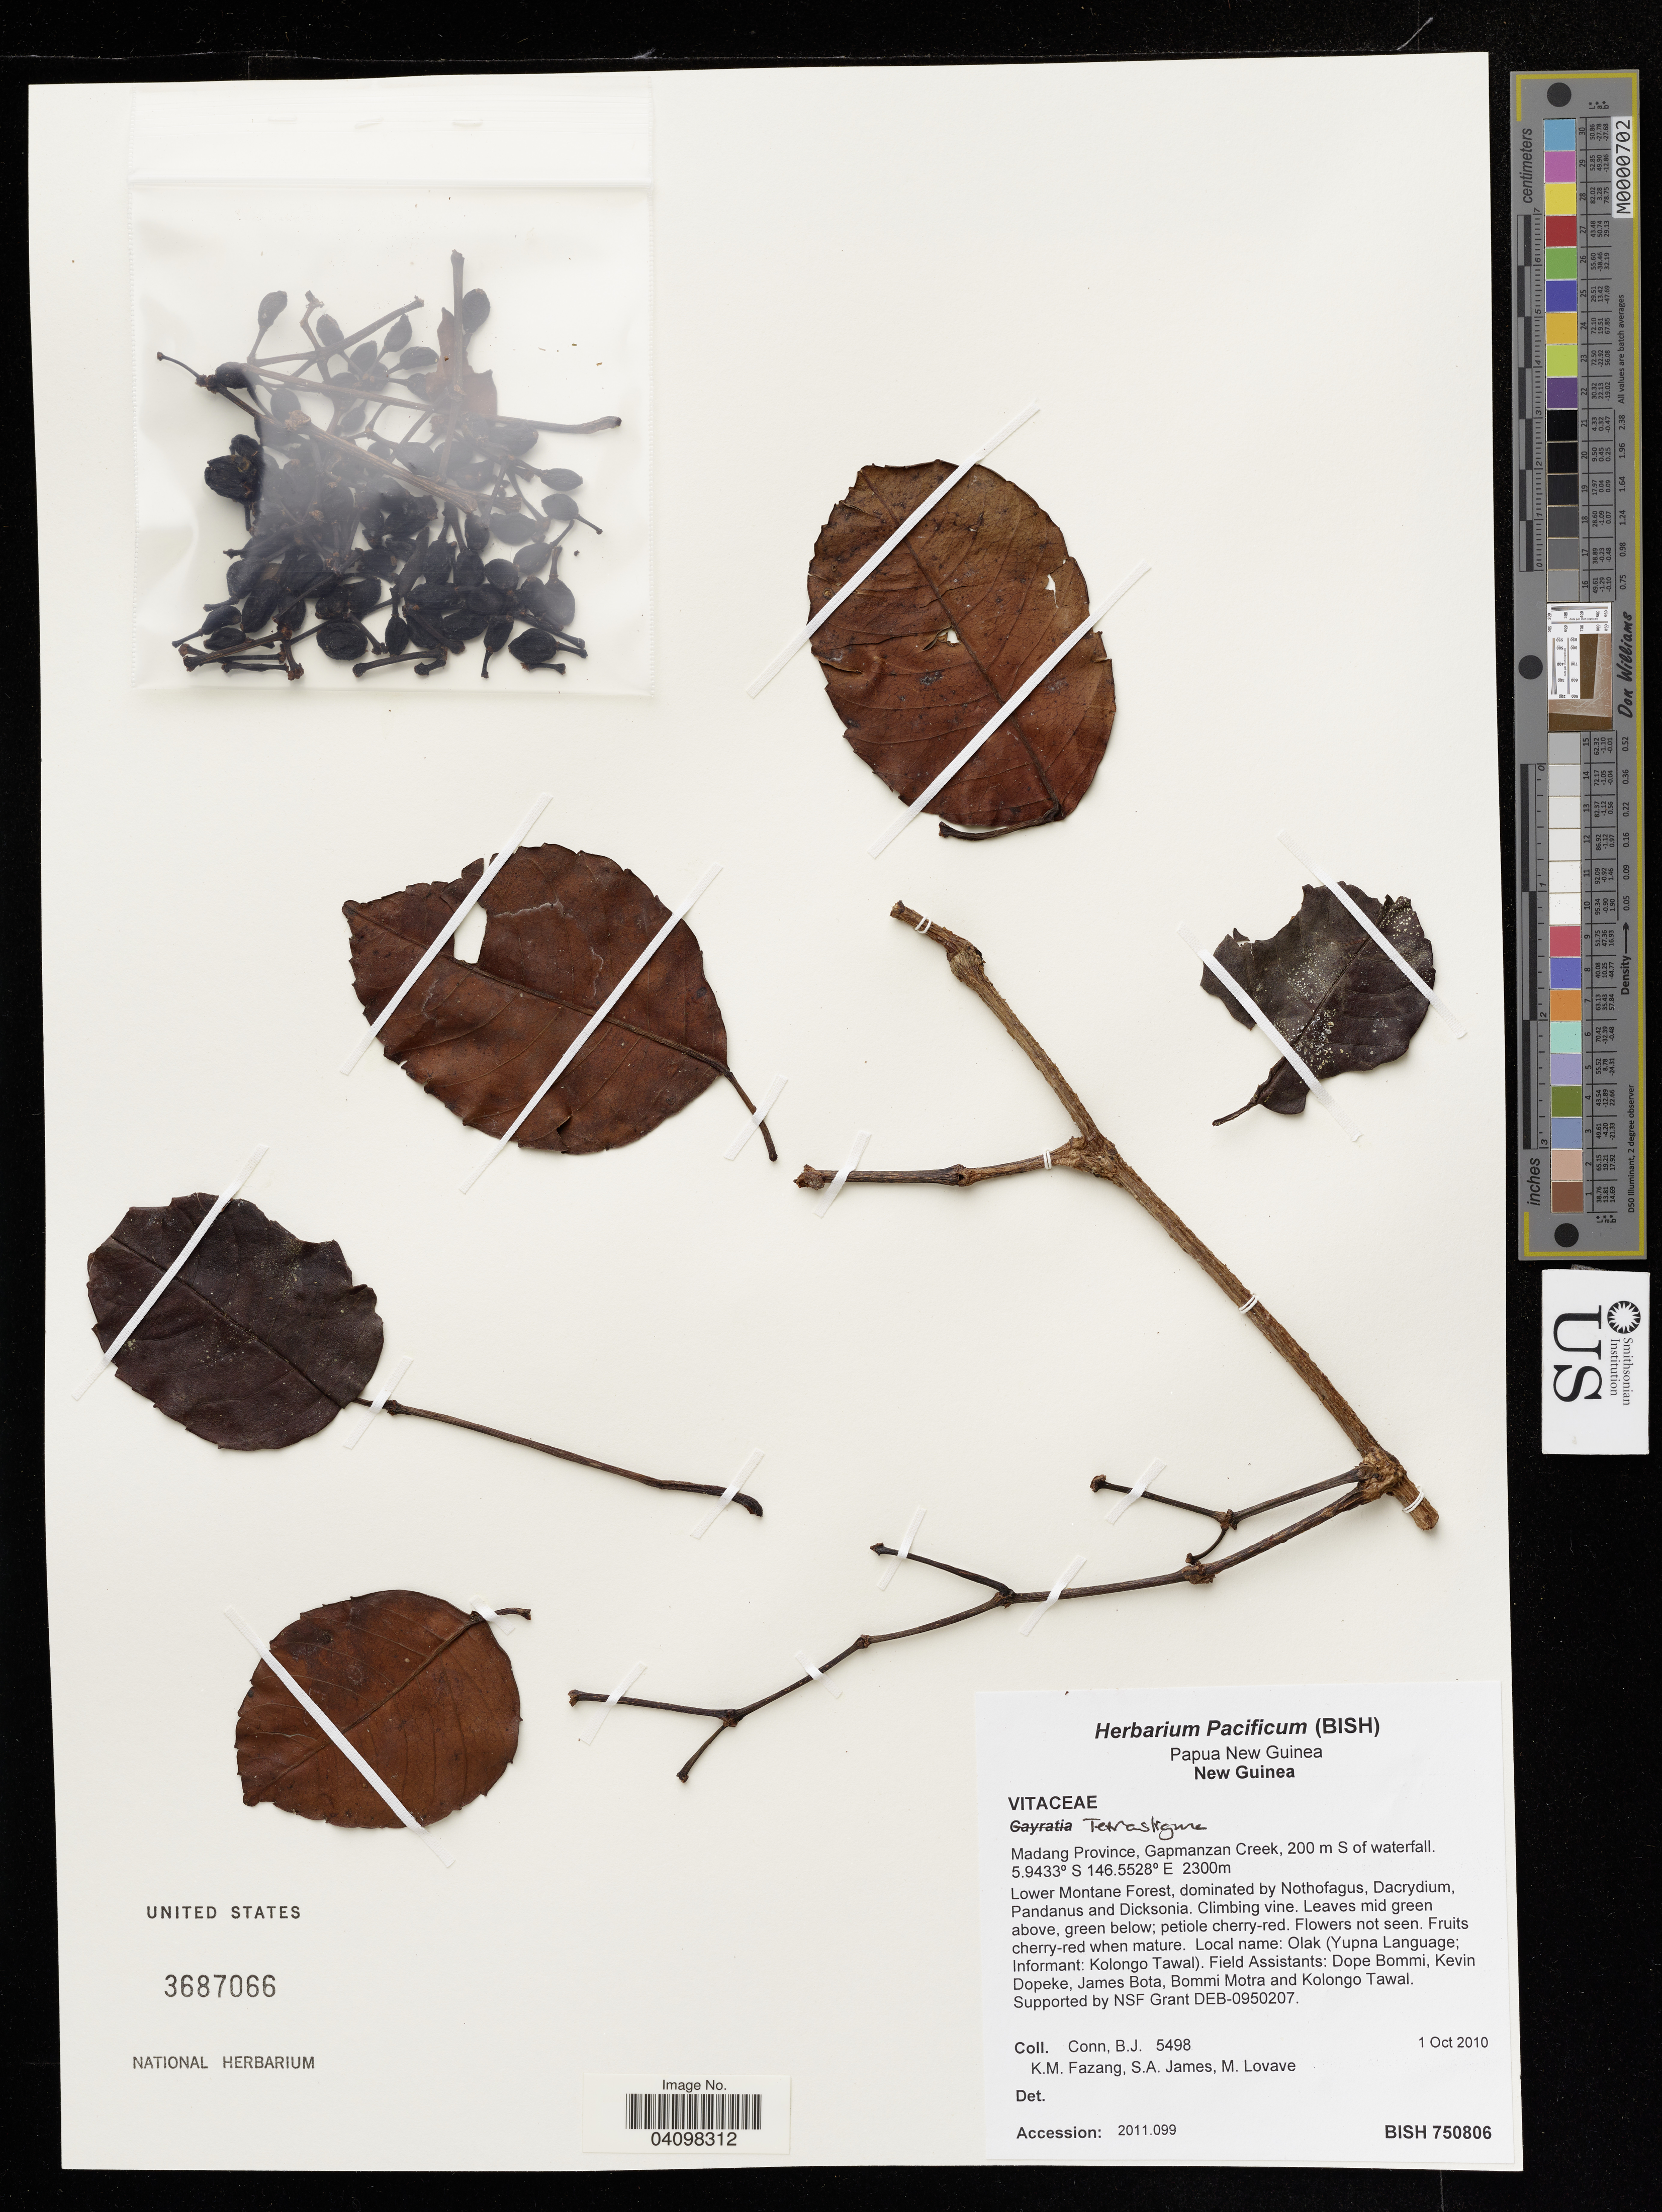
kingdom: Plantae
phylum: Tracheophyta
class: Magnoliopsida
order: Vitales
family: Vitaceae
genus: Tetrastigma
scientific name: Tetrastigma sp.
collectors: B. Conn, K. Fazang, S. James & M. Lovave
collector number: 5498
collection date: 2010-10-01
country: Papua New Guinea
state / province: Madang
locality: Gapmanzan Creek, 200 m S of waterfall.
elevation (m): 2300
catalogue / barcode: US 3687066